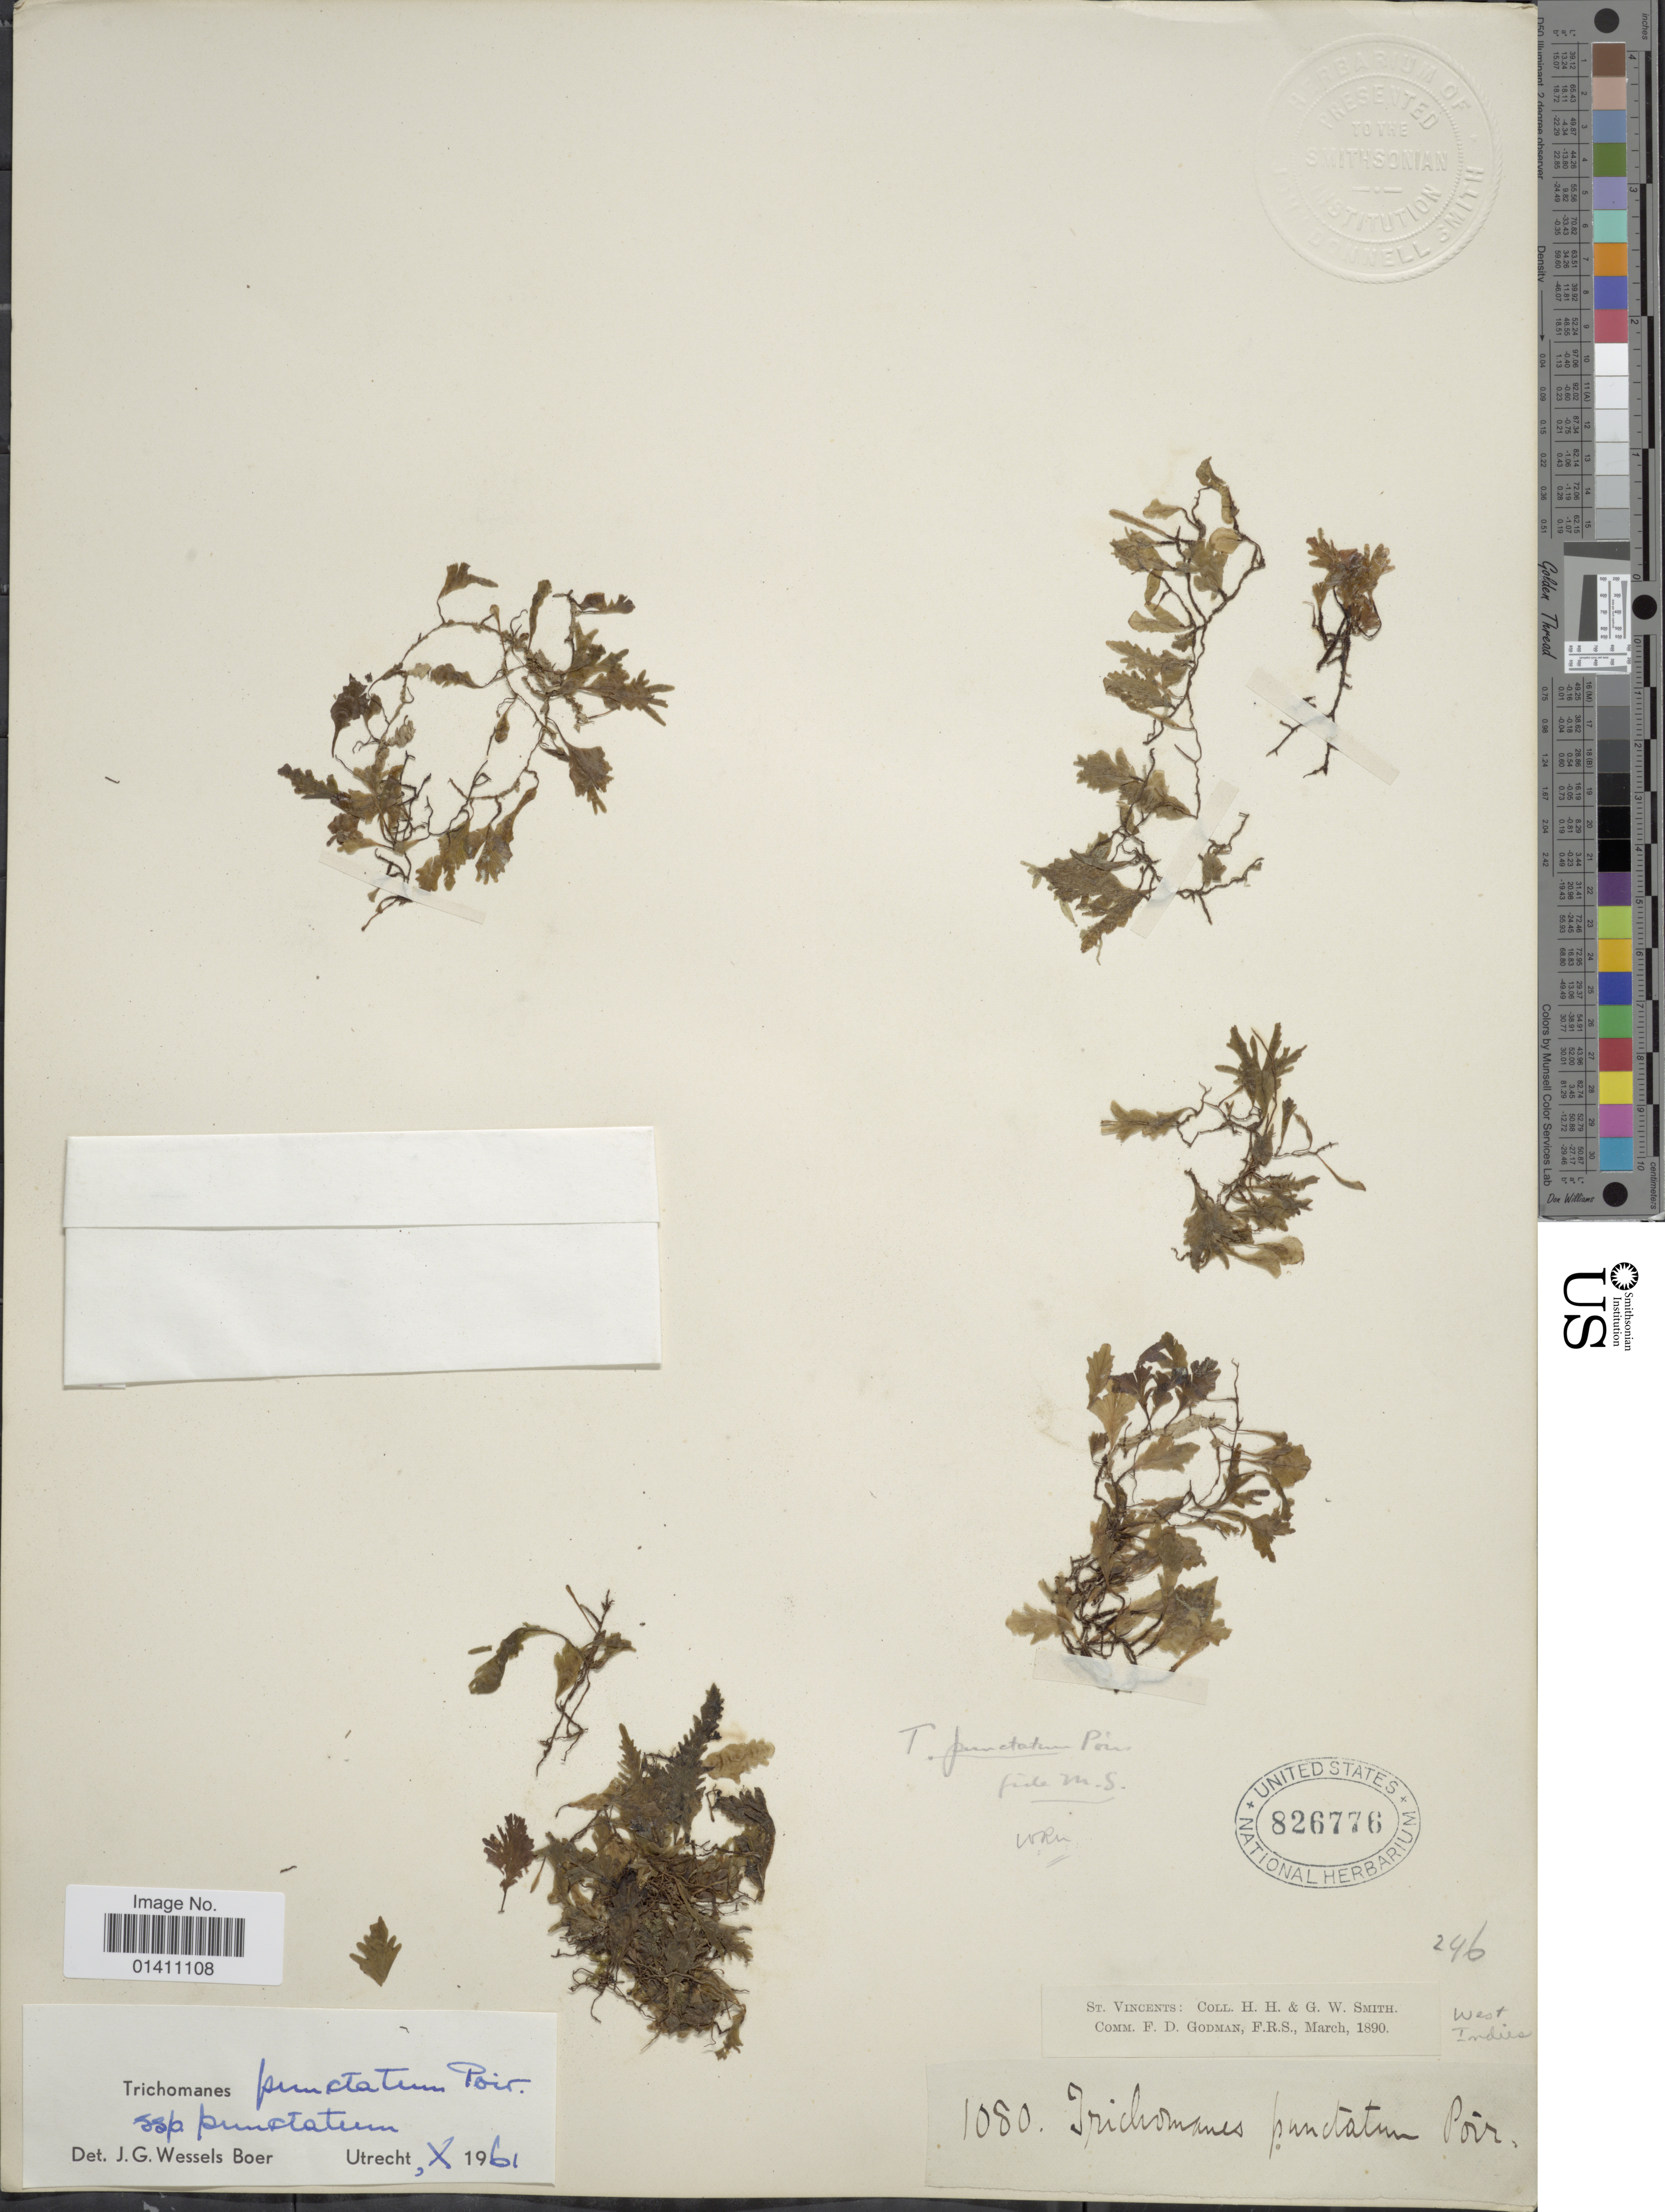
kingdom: Plantae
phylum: Tracheophyta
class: Polypodiopsida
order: Hymenophyllales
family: Hymenophyllaceae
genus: Didymoglossum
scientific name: Didymoglossum punctatum subsp. punctatum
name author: (Poir.) Desv.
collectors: H. H. Smith & G. Smith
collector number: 246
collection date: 1890-03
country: St. Vincent - Grenadines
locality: St. Vincents.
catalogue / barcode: US 826776